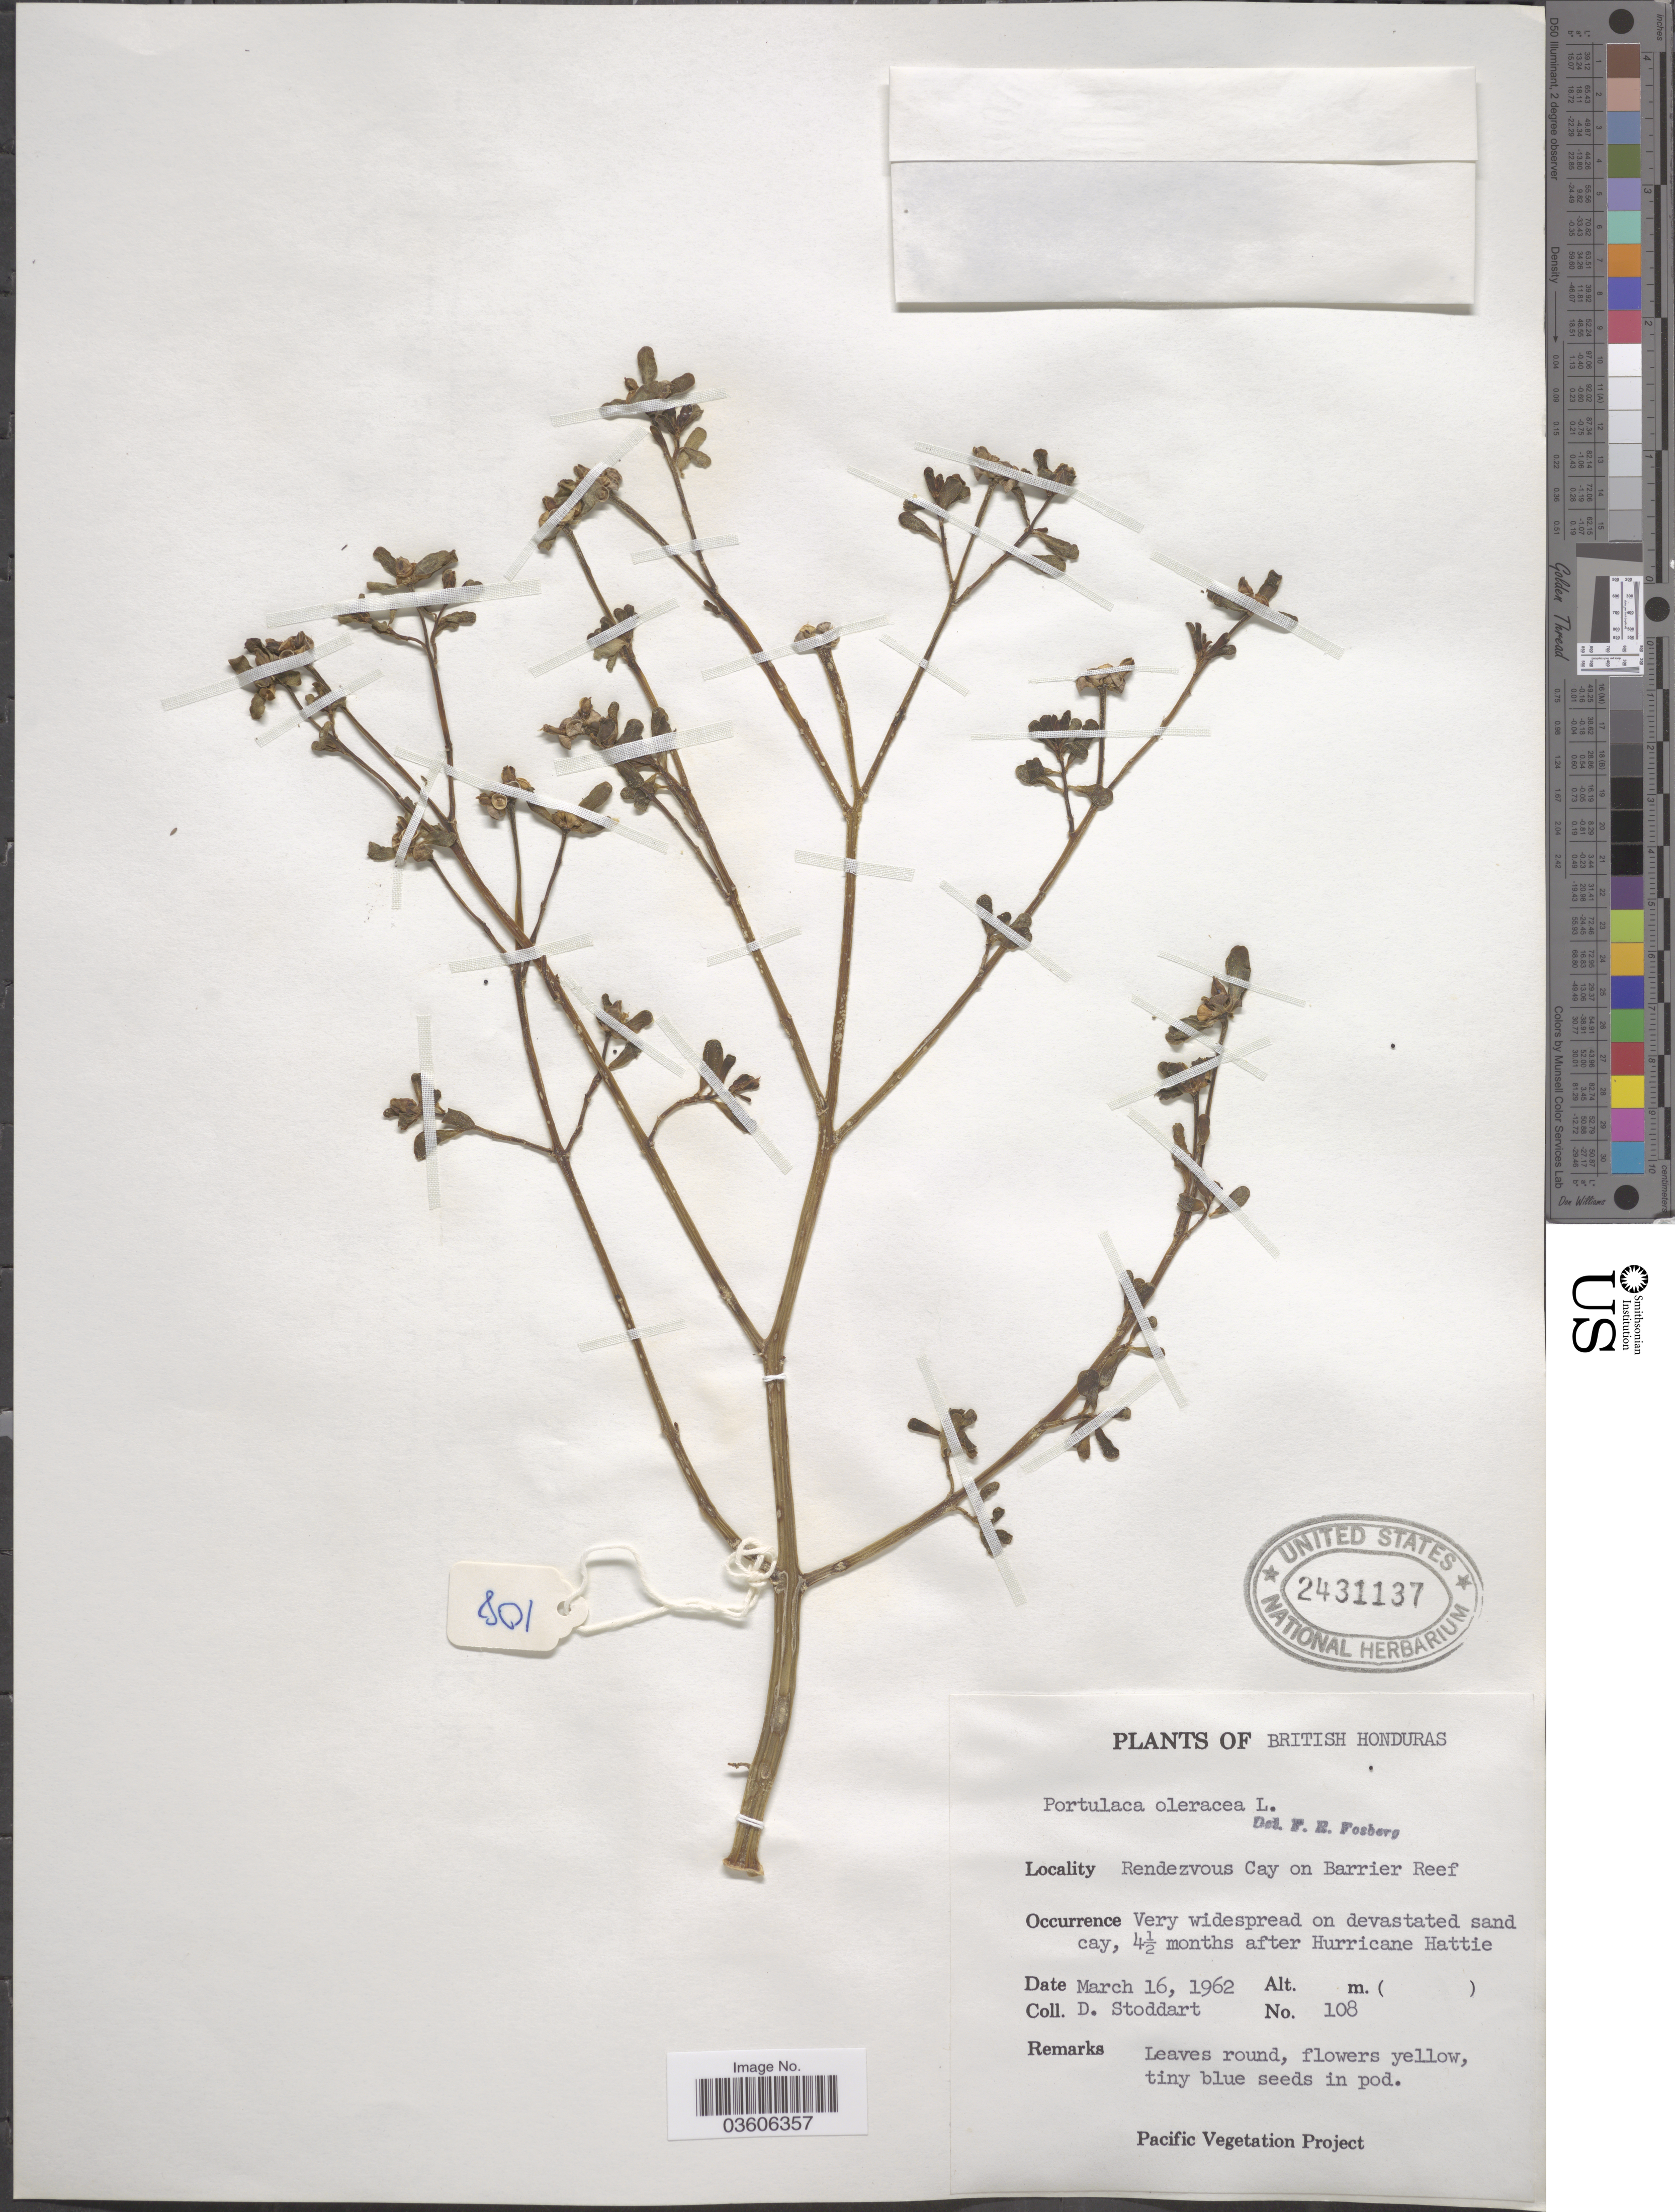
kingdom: Plantae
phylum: Tracheophyta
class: Magnoliopsida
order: Caryophyllales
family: Portulacaceae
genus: Portulaca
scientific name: Portulaca oleracea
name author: L.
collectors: D. Stoddart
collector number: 108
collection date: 1962-03-16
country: Belize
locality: British Honduras. Rendezvous Cay on Barrier Reef.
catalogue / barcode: US 2431137